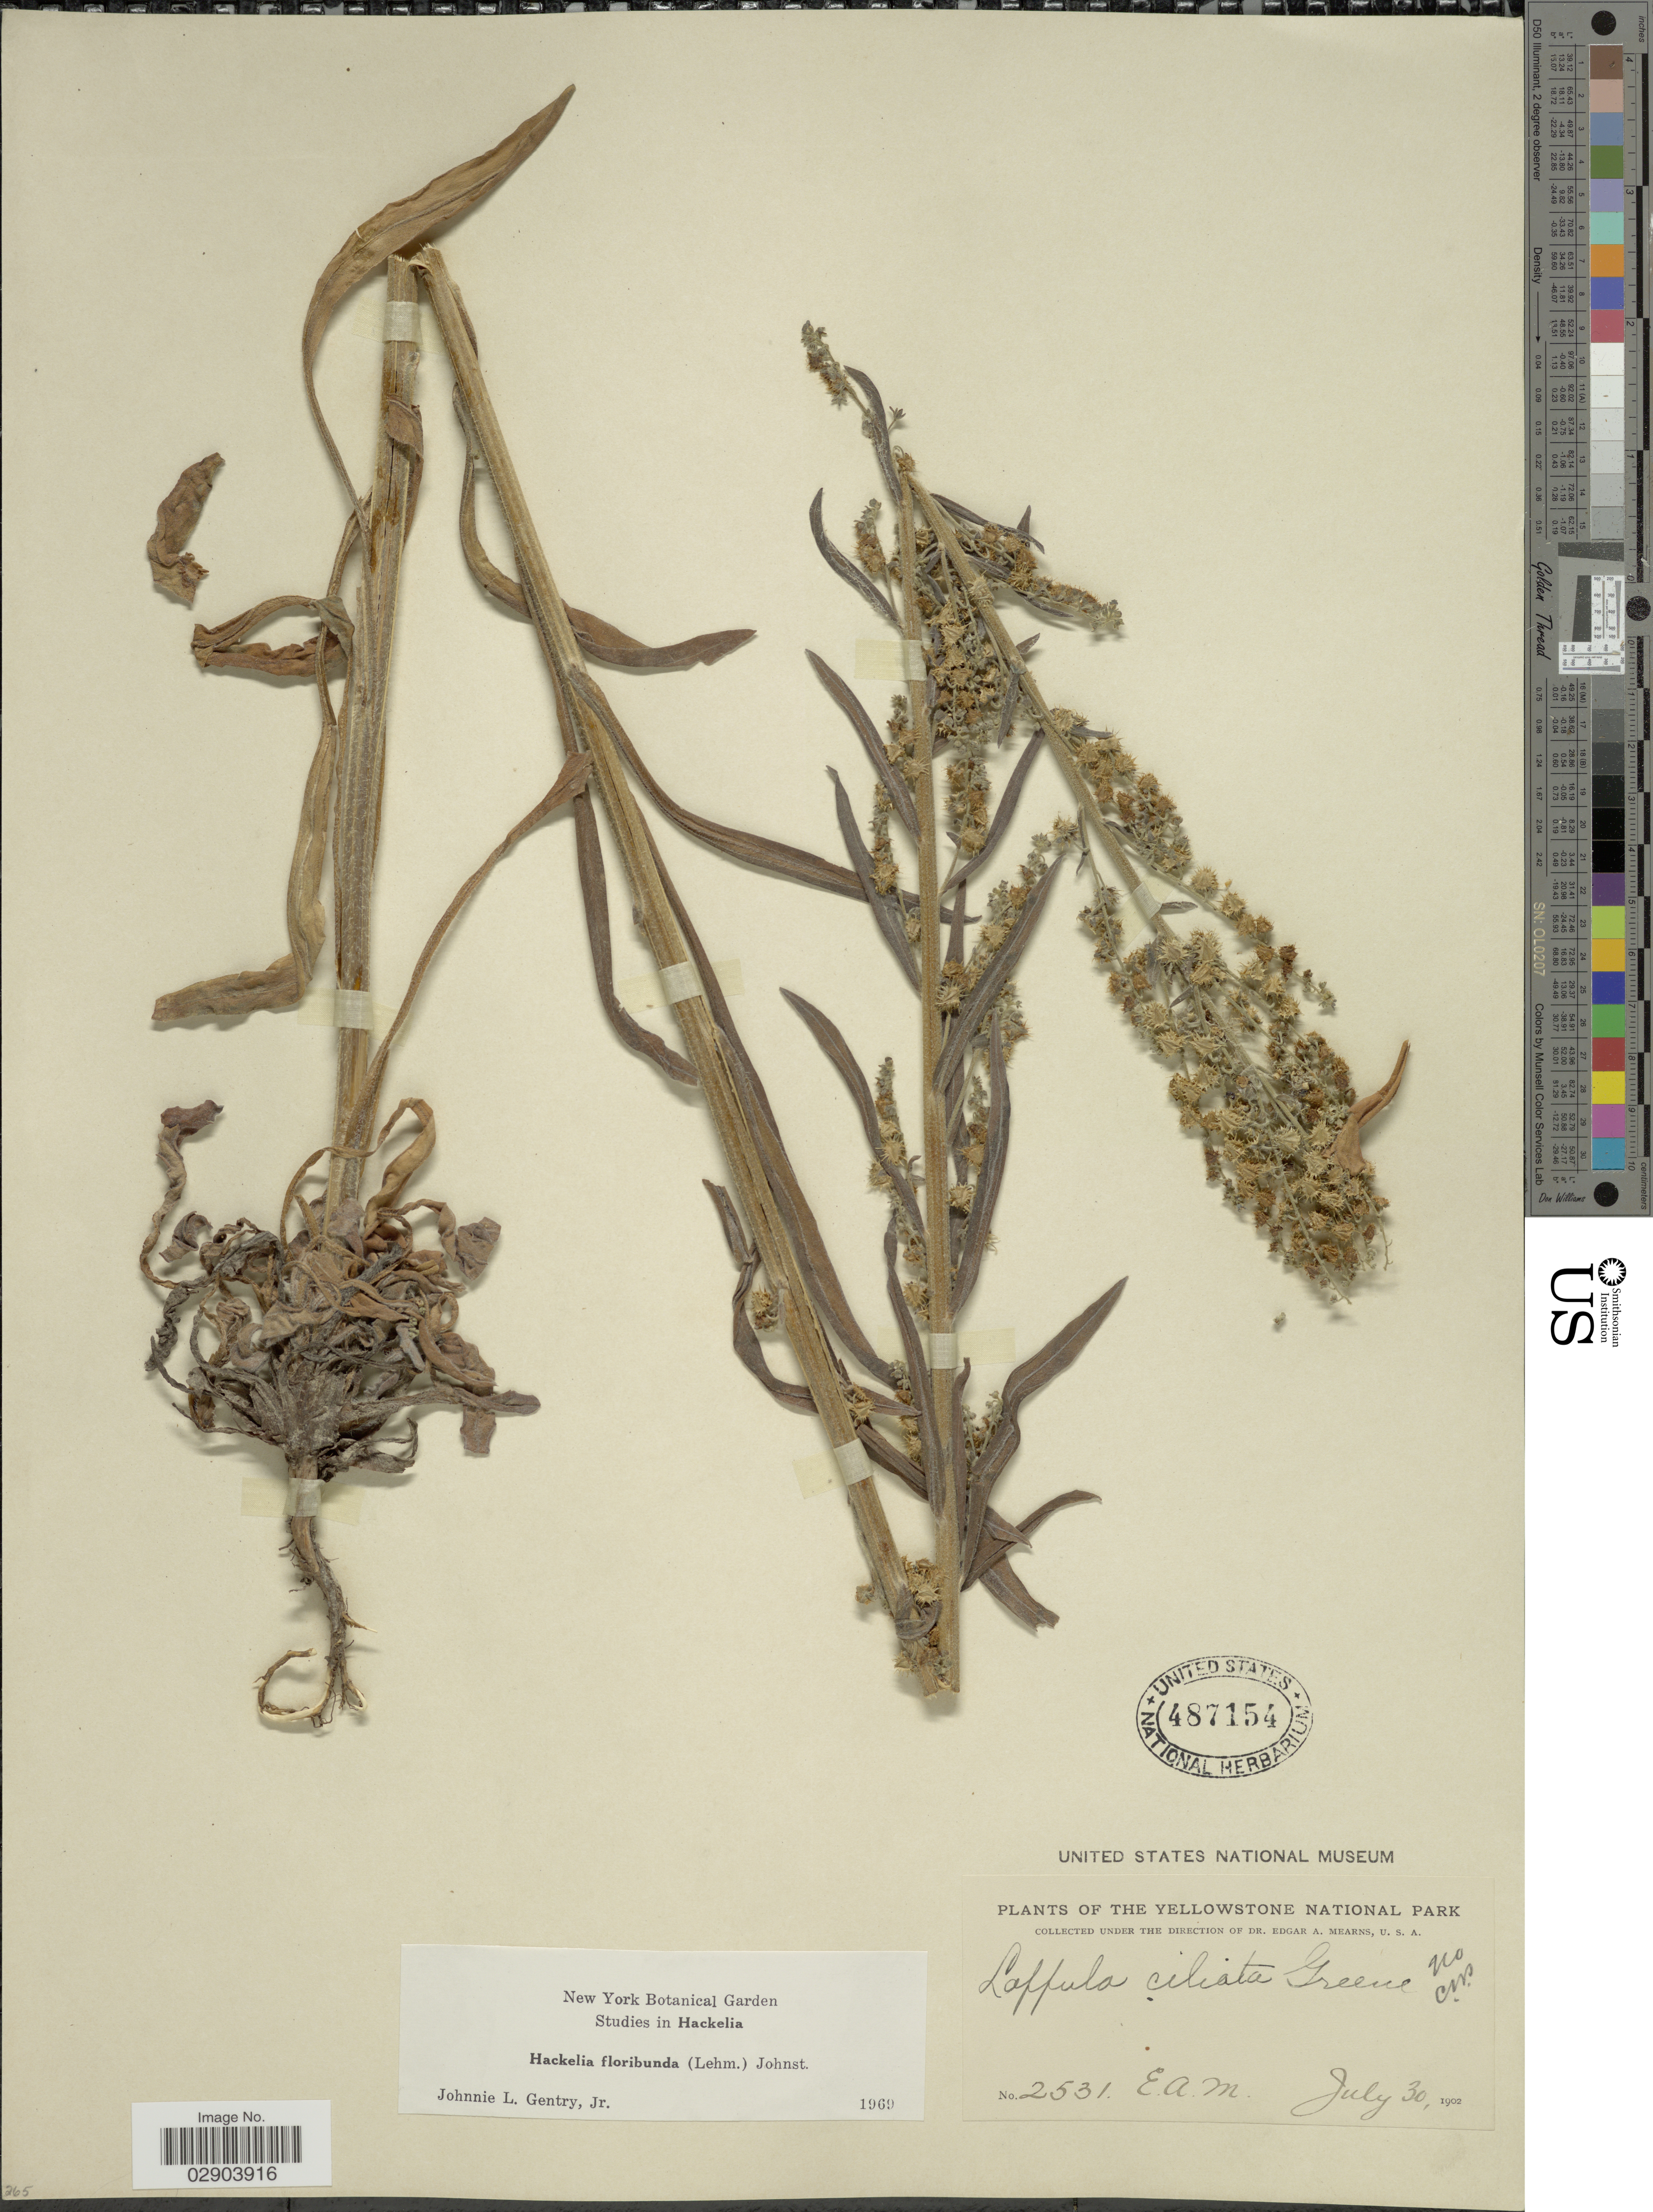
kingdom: Plantae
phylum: Tracheophyta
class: Magnoliopsida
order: Boraginales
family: Boraginaceae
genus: Hackelia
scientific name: Hackelia floribunda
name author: (Lehm.) I.M. Johnst.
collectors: E. A. Mearns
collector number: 2531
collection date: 1902-07-30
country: United States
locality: Yellowstone National Park.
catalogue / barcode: US 487154